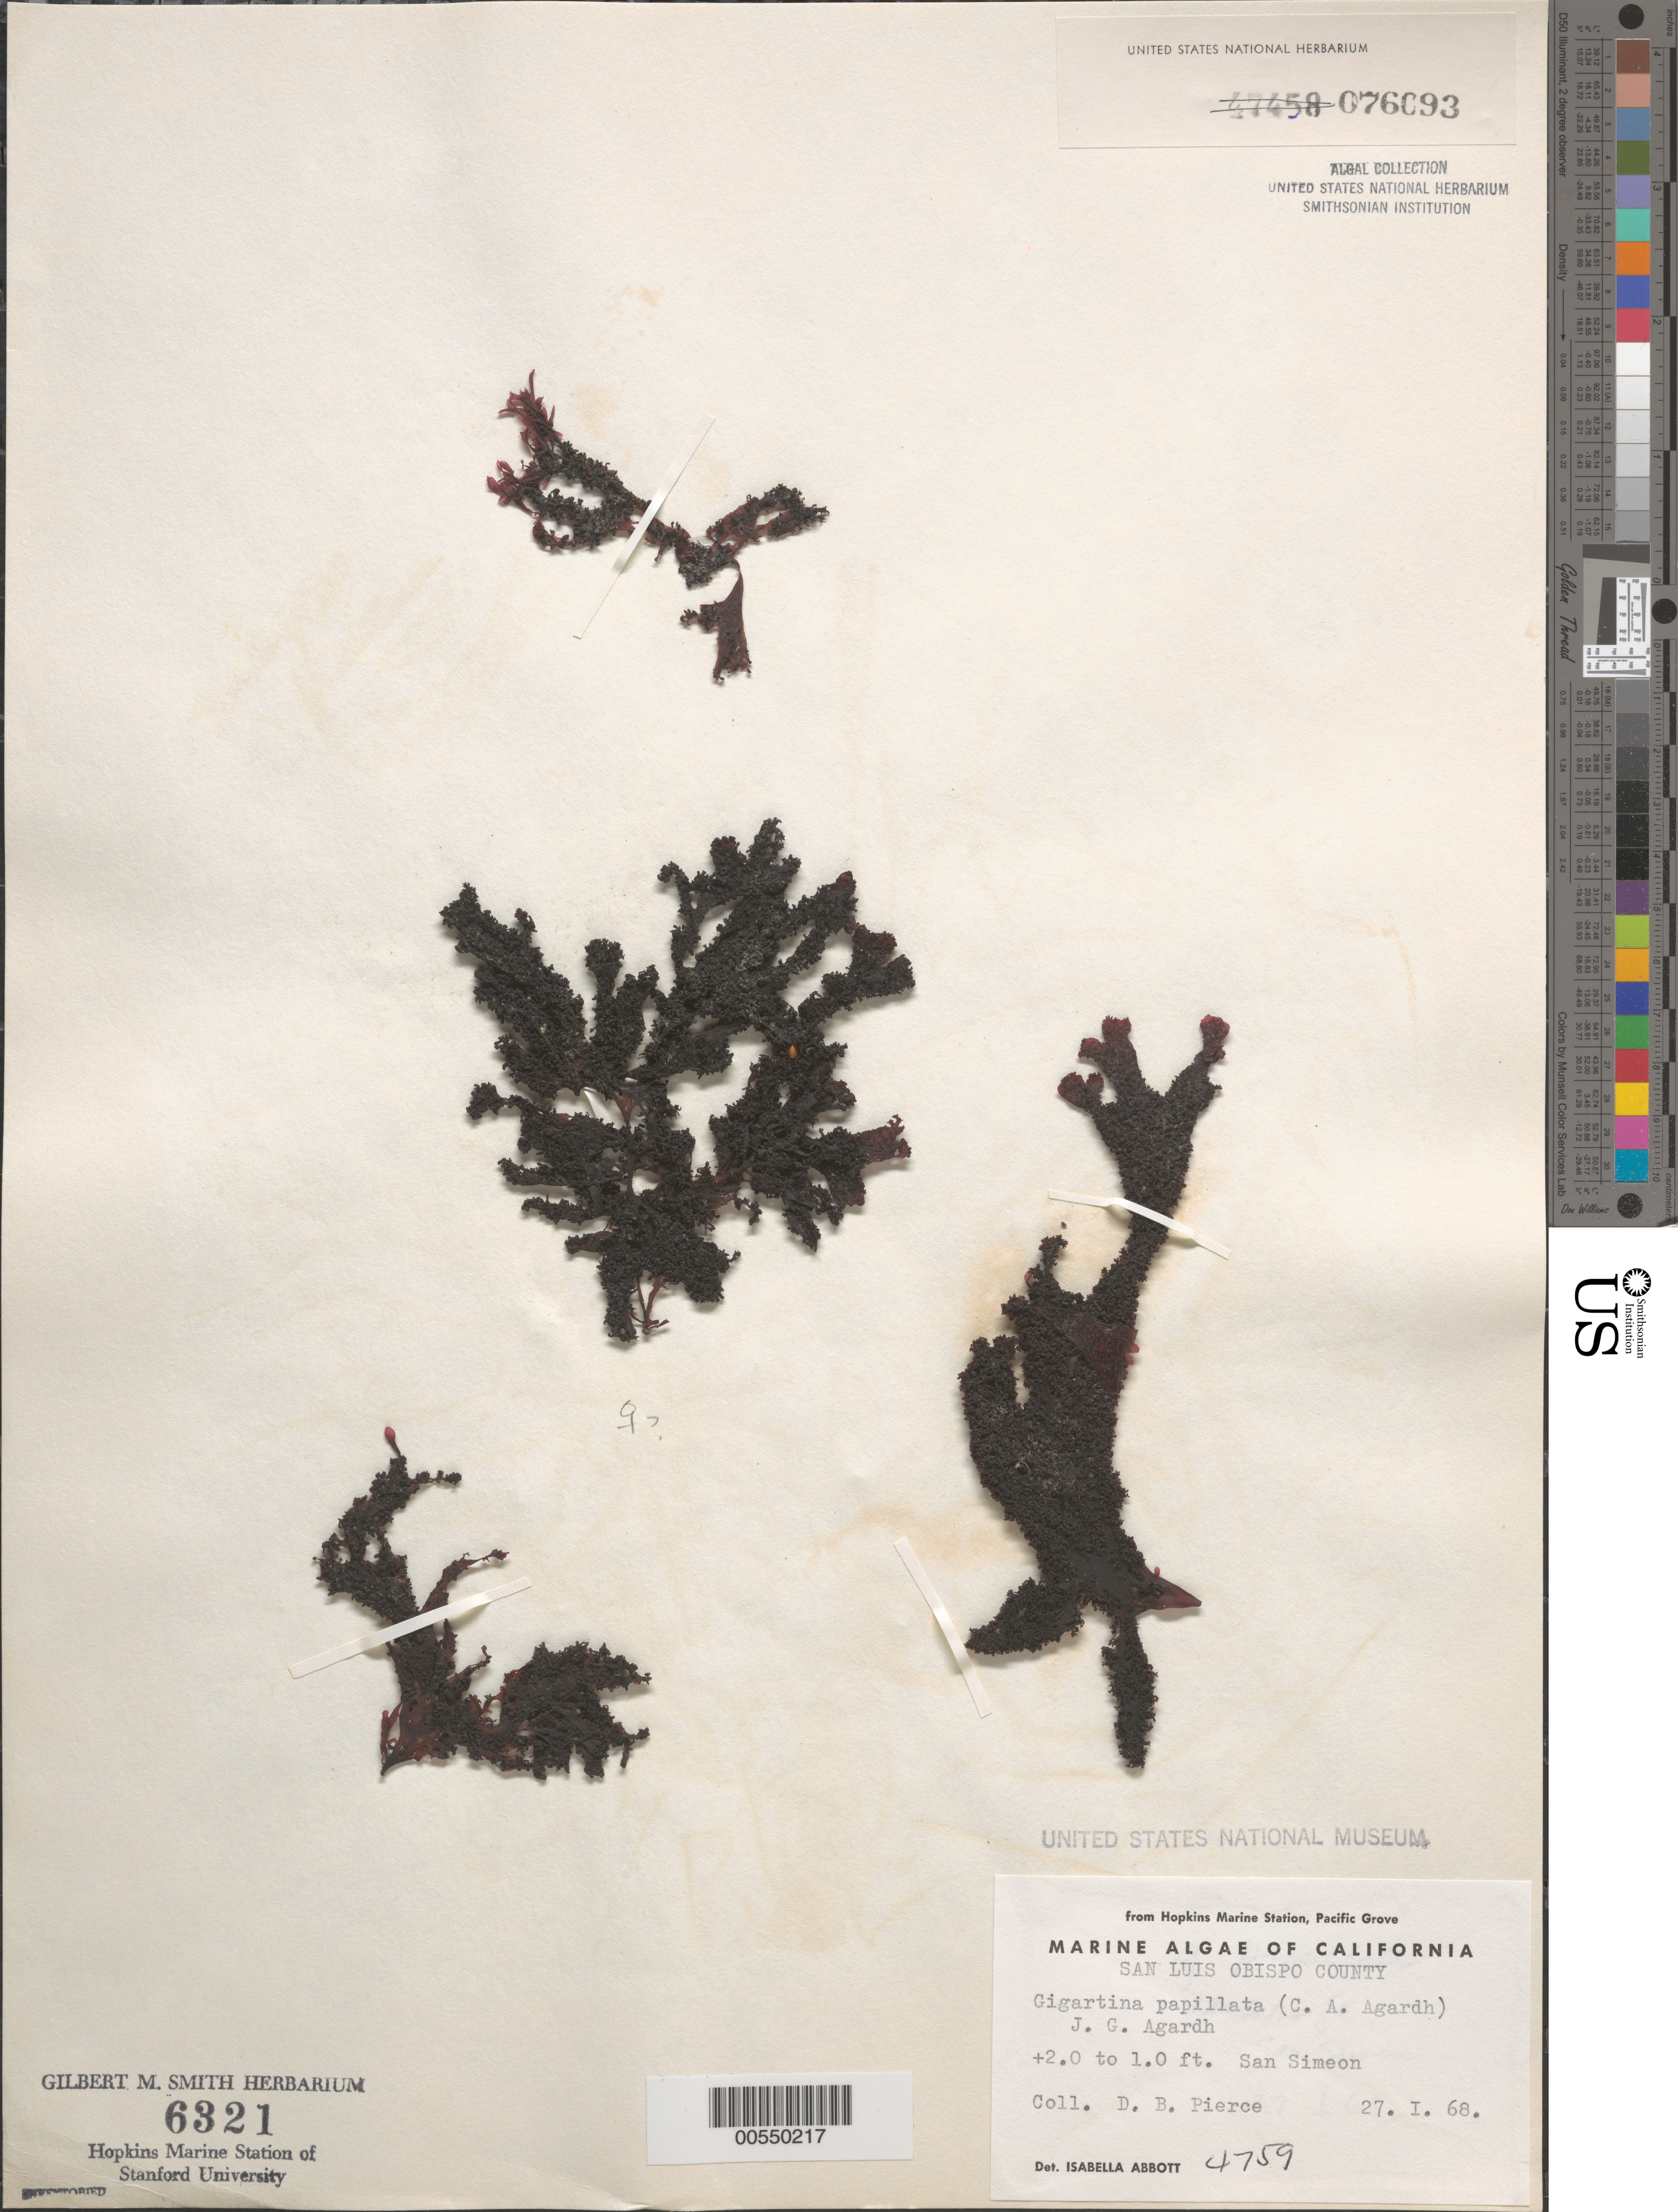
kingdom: Plantae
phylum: Rhodophyta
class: Florideophyceae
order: Gigartinales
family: Phyllophoraceae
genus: Mastocarpus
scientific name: Mastocarpus papillatus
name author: (C. Agardh) Kütz.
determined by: Algae name updating Project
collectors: D. Pierce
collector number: IAA 4759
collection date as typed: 27 Jan 1968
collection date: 1968-01-27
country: United States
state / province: California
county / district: San Luis Obispo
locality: San Simeon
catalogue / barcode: US 76093